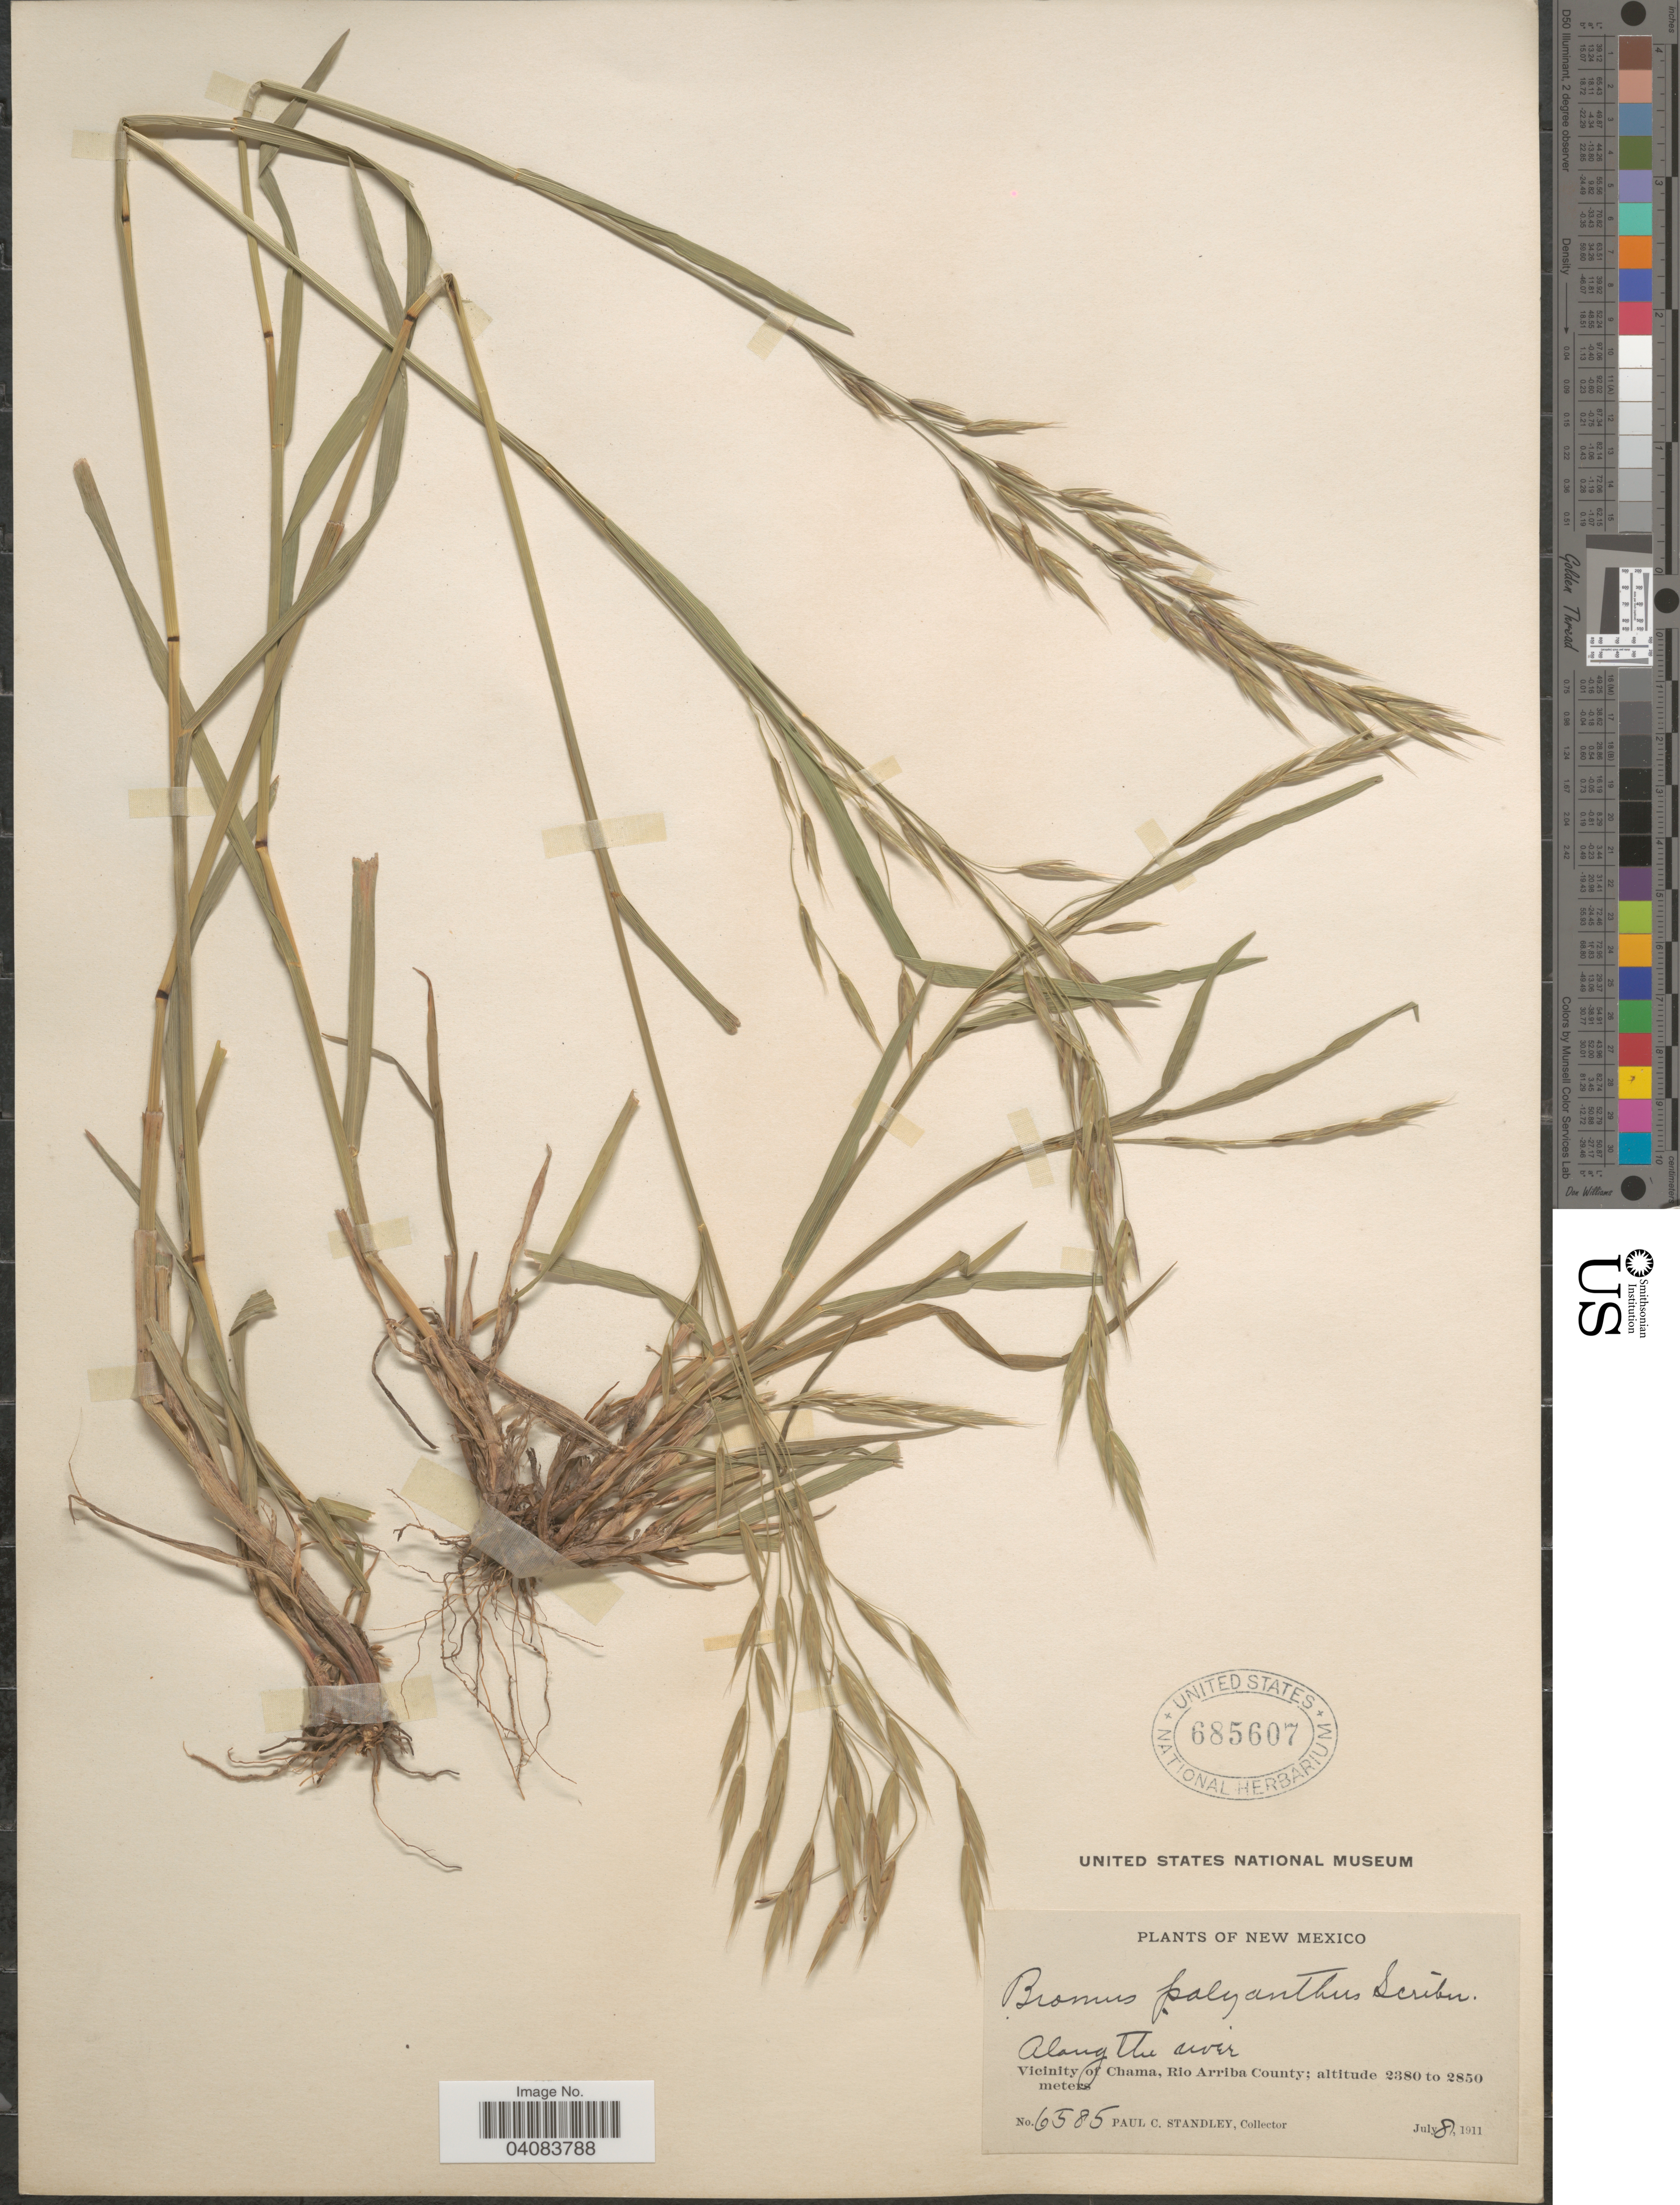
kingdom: Plantae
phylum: Tracheophyta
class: Liliopsida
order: Poales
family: Poaceae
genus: Bromus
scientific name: Bromus polyanthus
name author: Scribn. ex Shear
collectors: P. C. Standley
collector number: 6585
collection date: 1911-07-08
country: United States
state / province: New Mexico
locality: Along the river. Vicinity of Chama, Rio Arriba County.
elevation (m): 2380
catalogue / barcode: US 685607